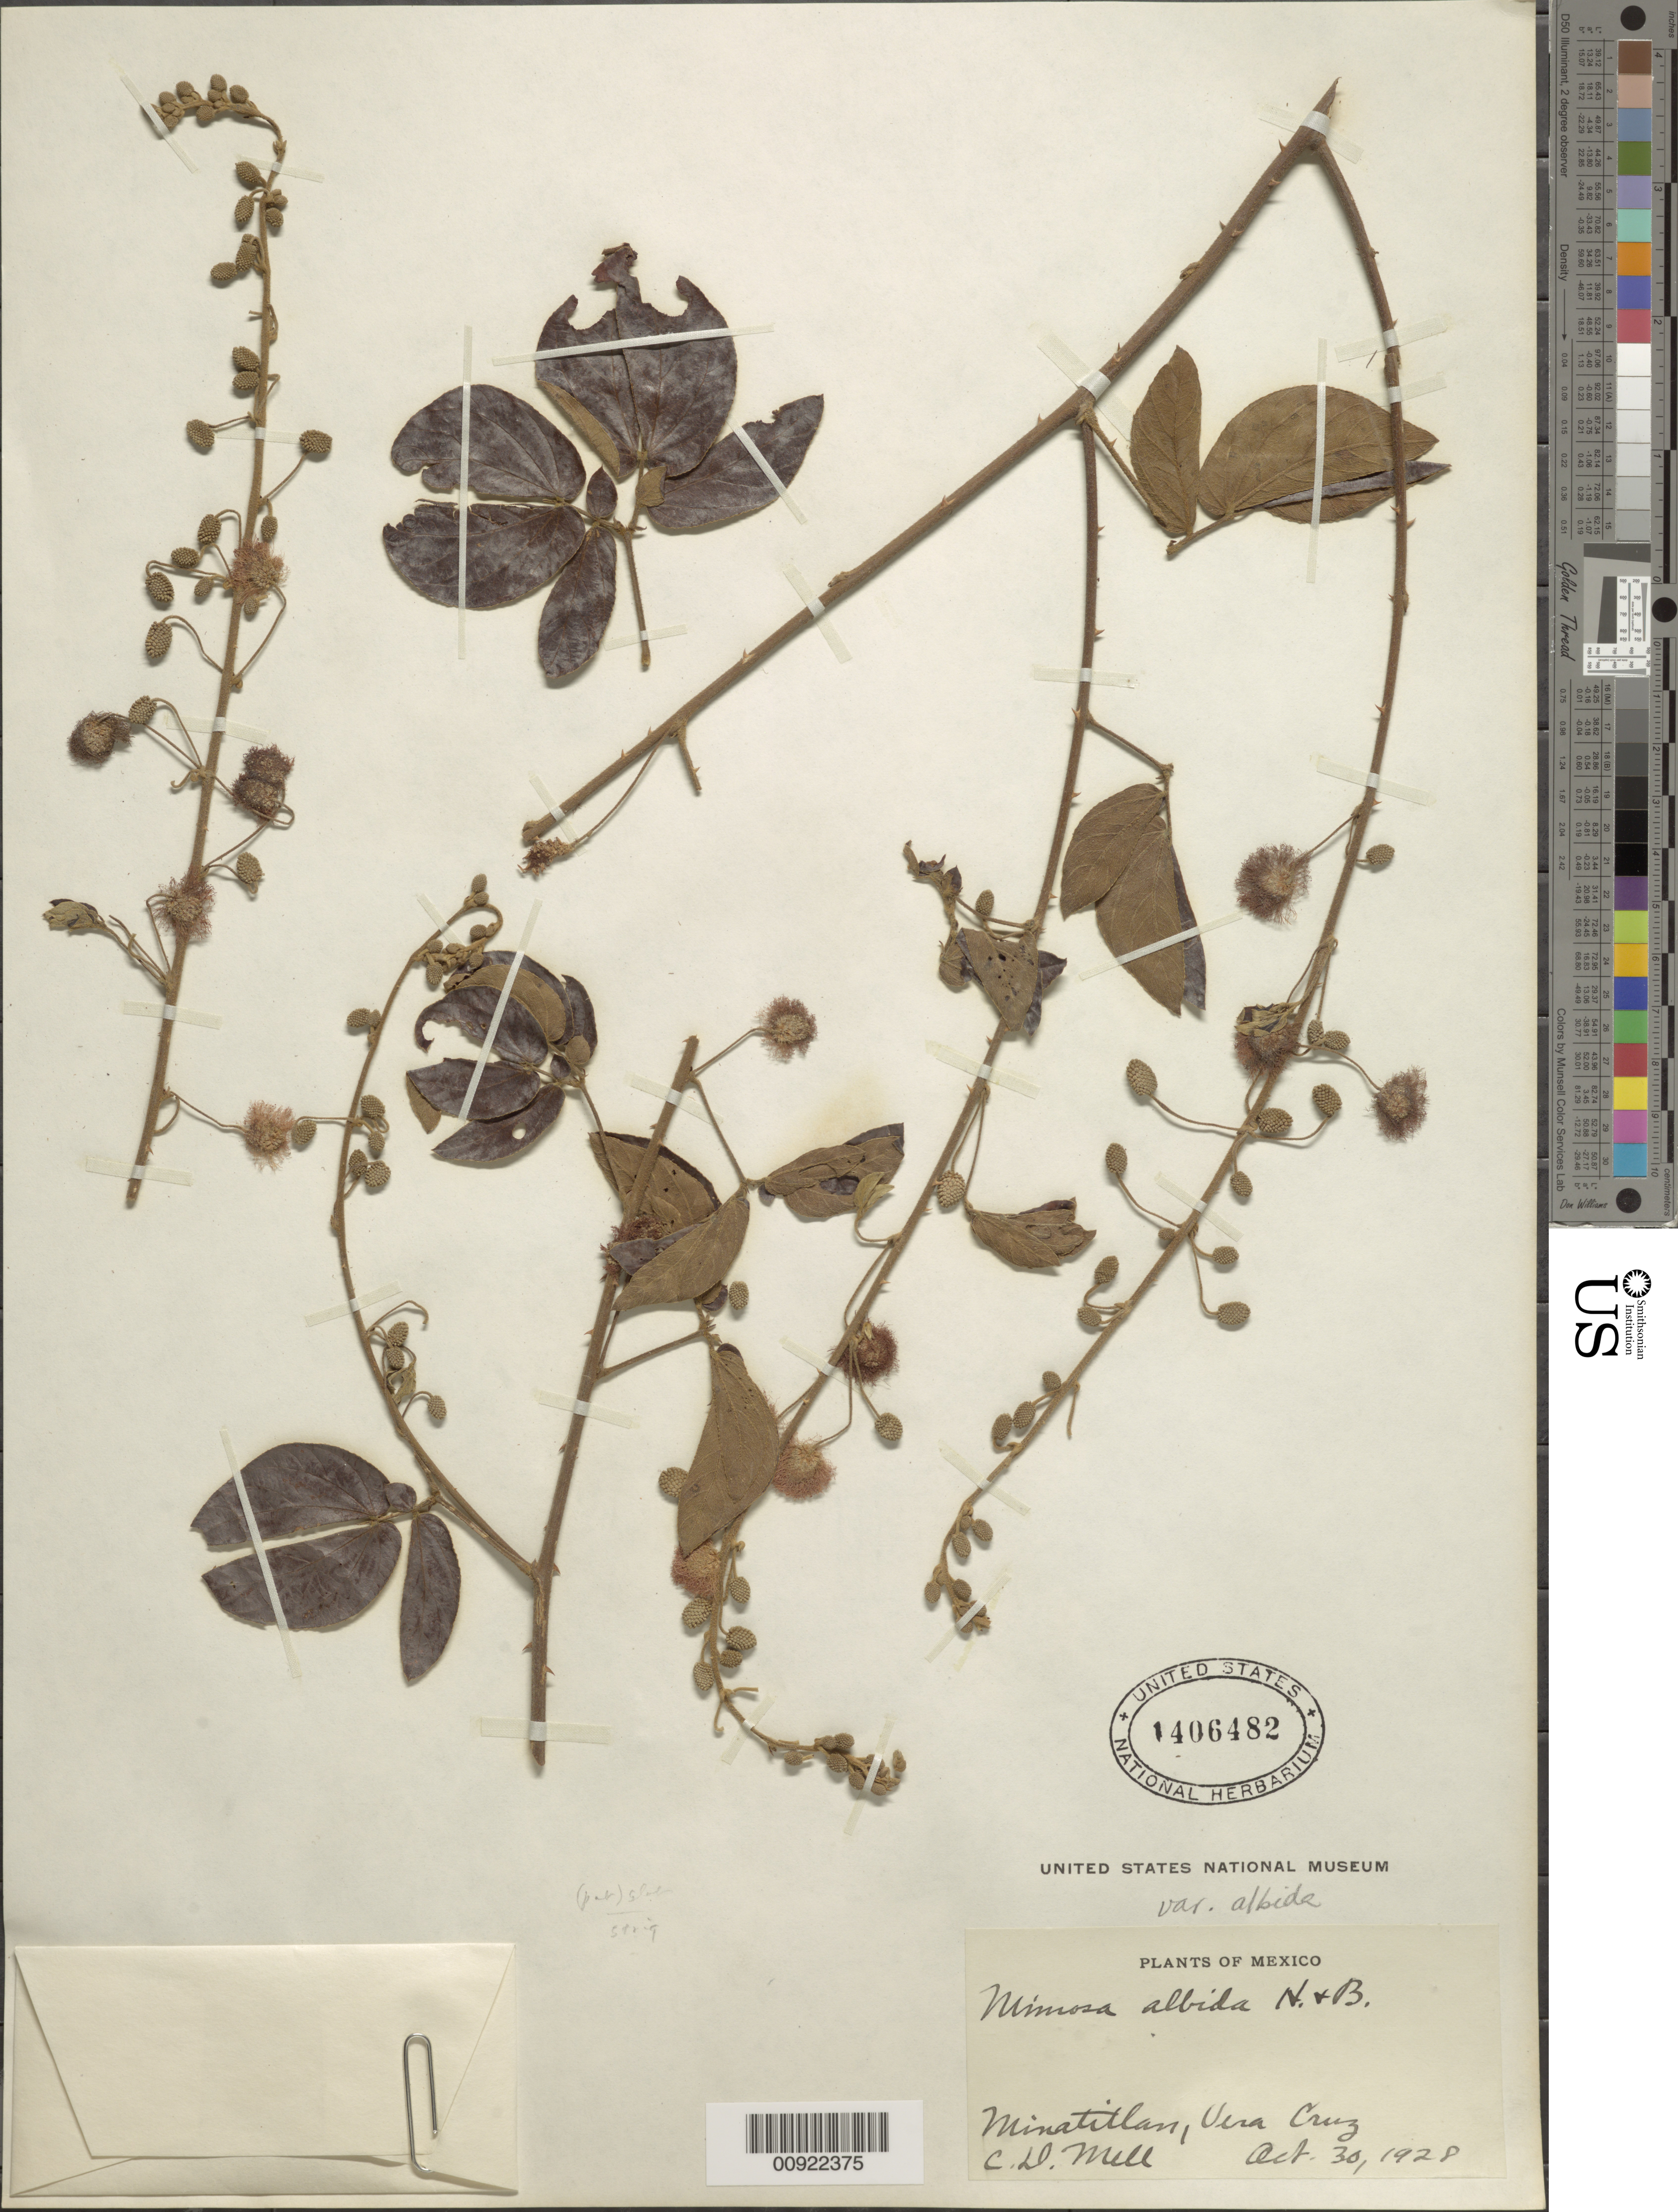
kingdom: Plantae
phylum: Tracheophyta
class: Magnoliopsida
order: Fabales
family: Fabaceae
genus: Mimosa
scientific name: Mimosa albida var. albida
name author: Humb. & Bonpl. ex Willd.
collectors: C. D. Mell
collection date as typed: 30 Oct 1928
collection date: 1928-10-30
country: Mexico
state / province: Veracruz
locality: Minatitlan, Veracruz.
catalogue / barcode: US 1406482